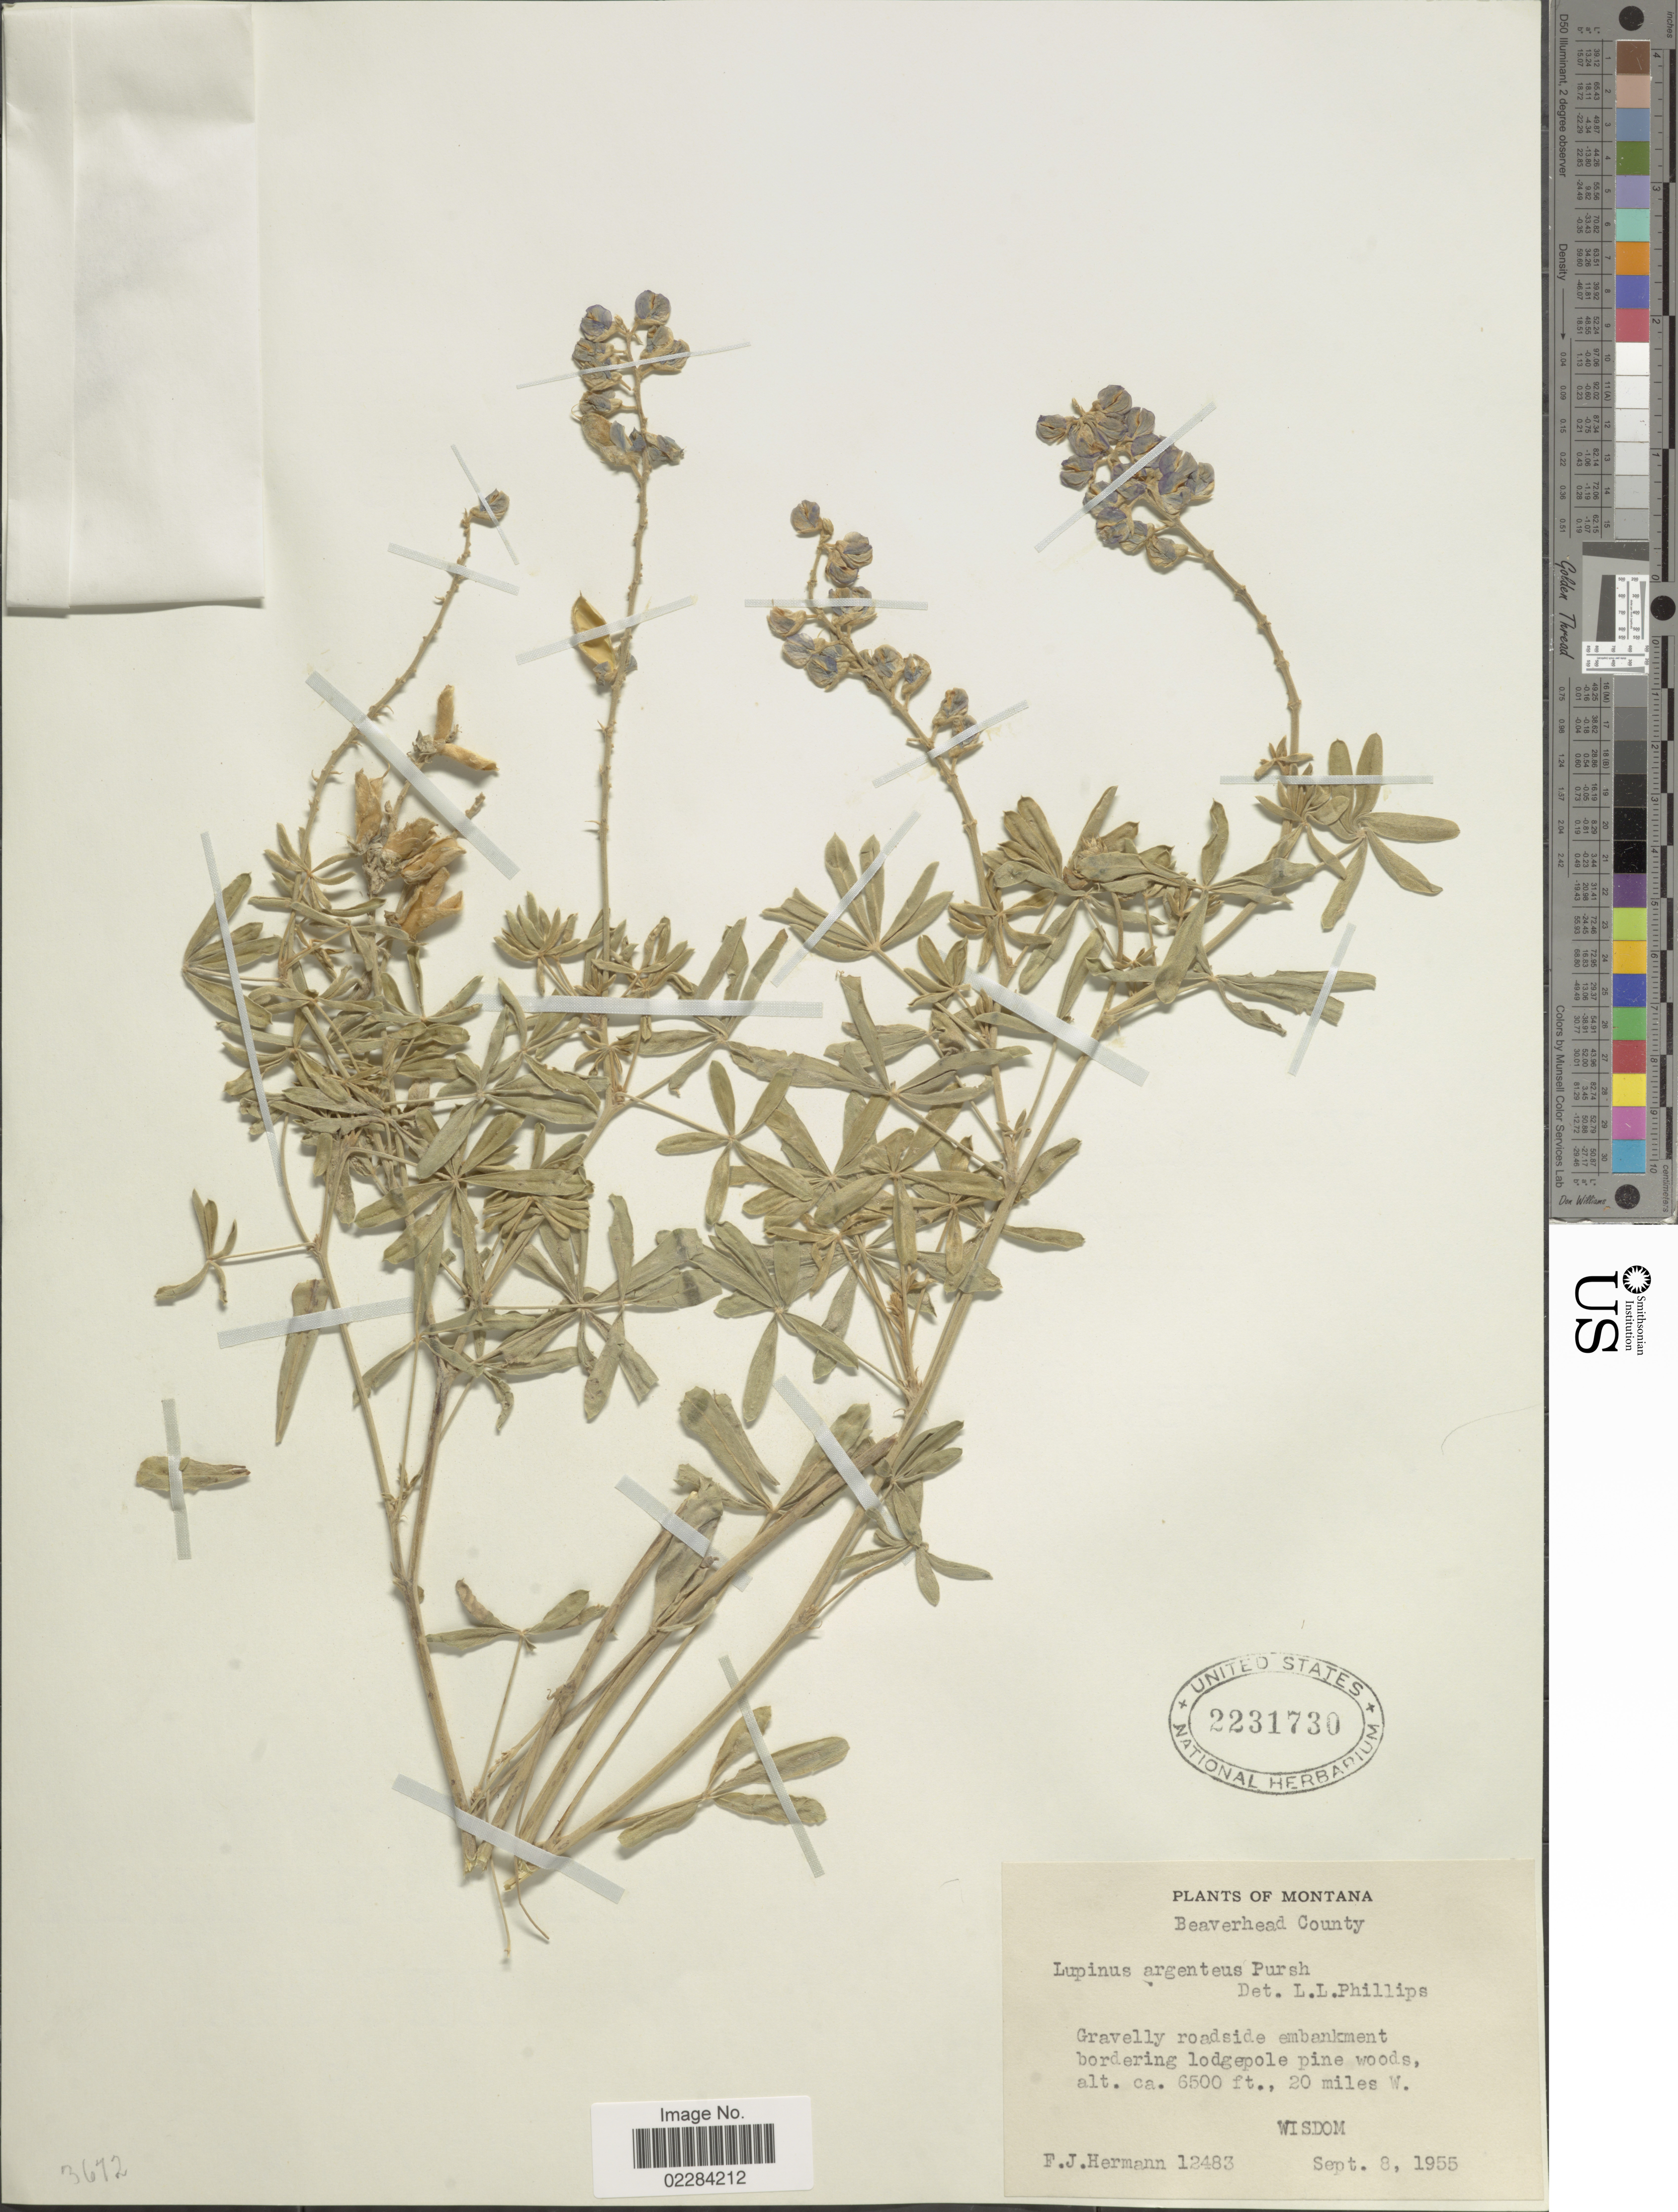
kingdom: Plantae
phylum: Tracheophyta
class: Magnoliopsida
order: Fabales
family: Fabaceae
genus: Lupinus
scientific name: Lupinus argenteus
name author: Pursh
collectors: F. J. Hermann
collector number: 12483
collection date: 1955-09-08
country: United States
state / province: Montana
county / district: Beaverhead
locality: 20 miles W. Wisdom.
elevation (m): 1981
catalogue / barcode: US 2231730